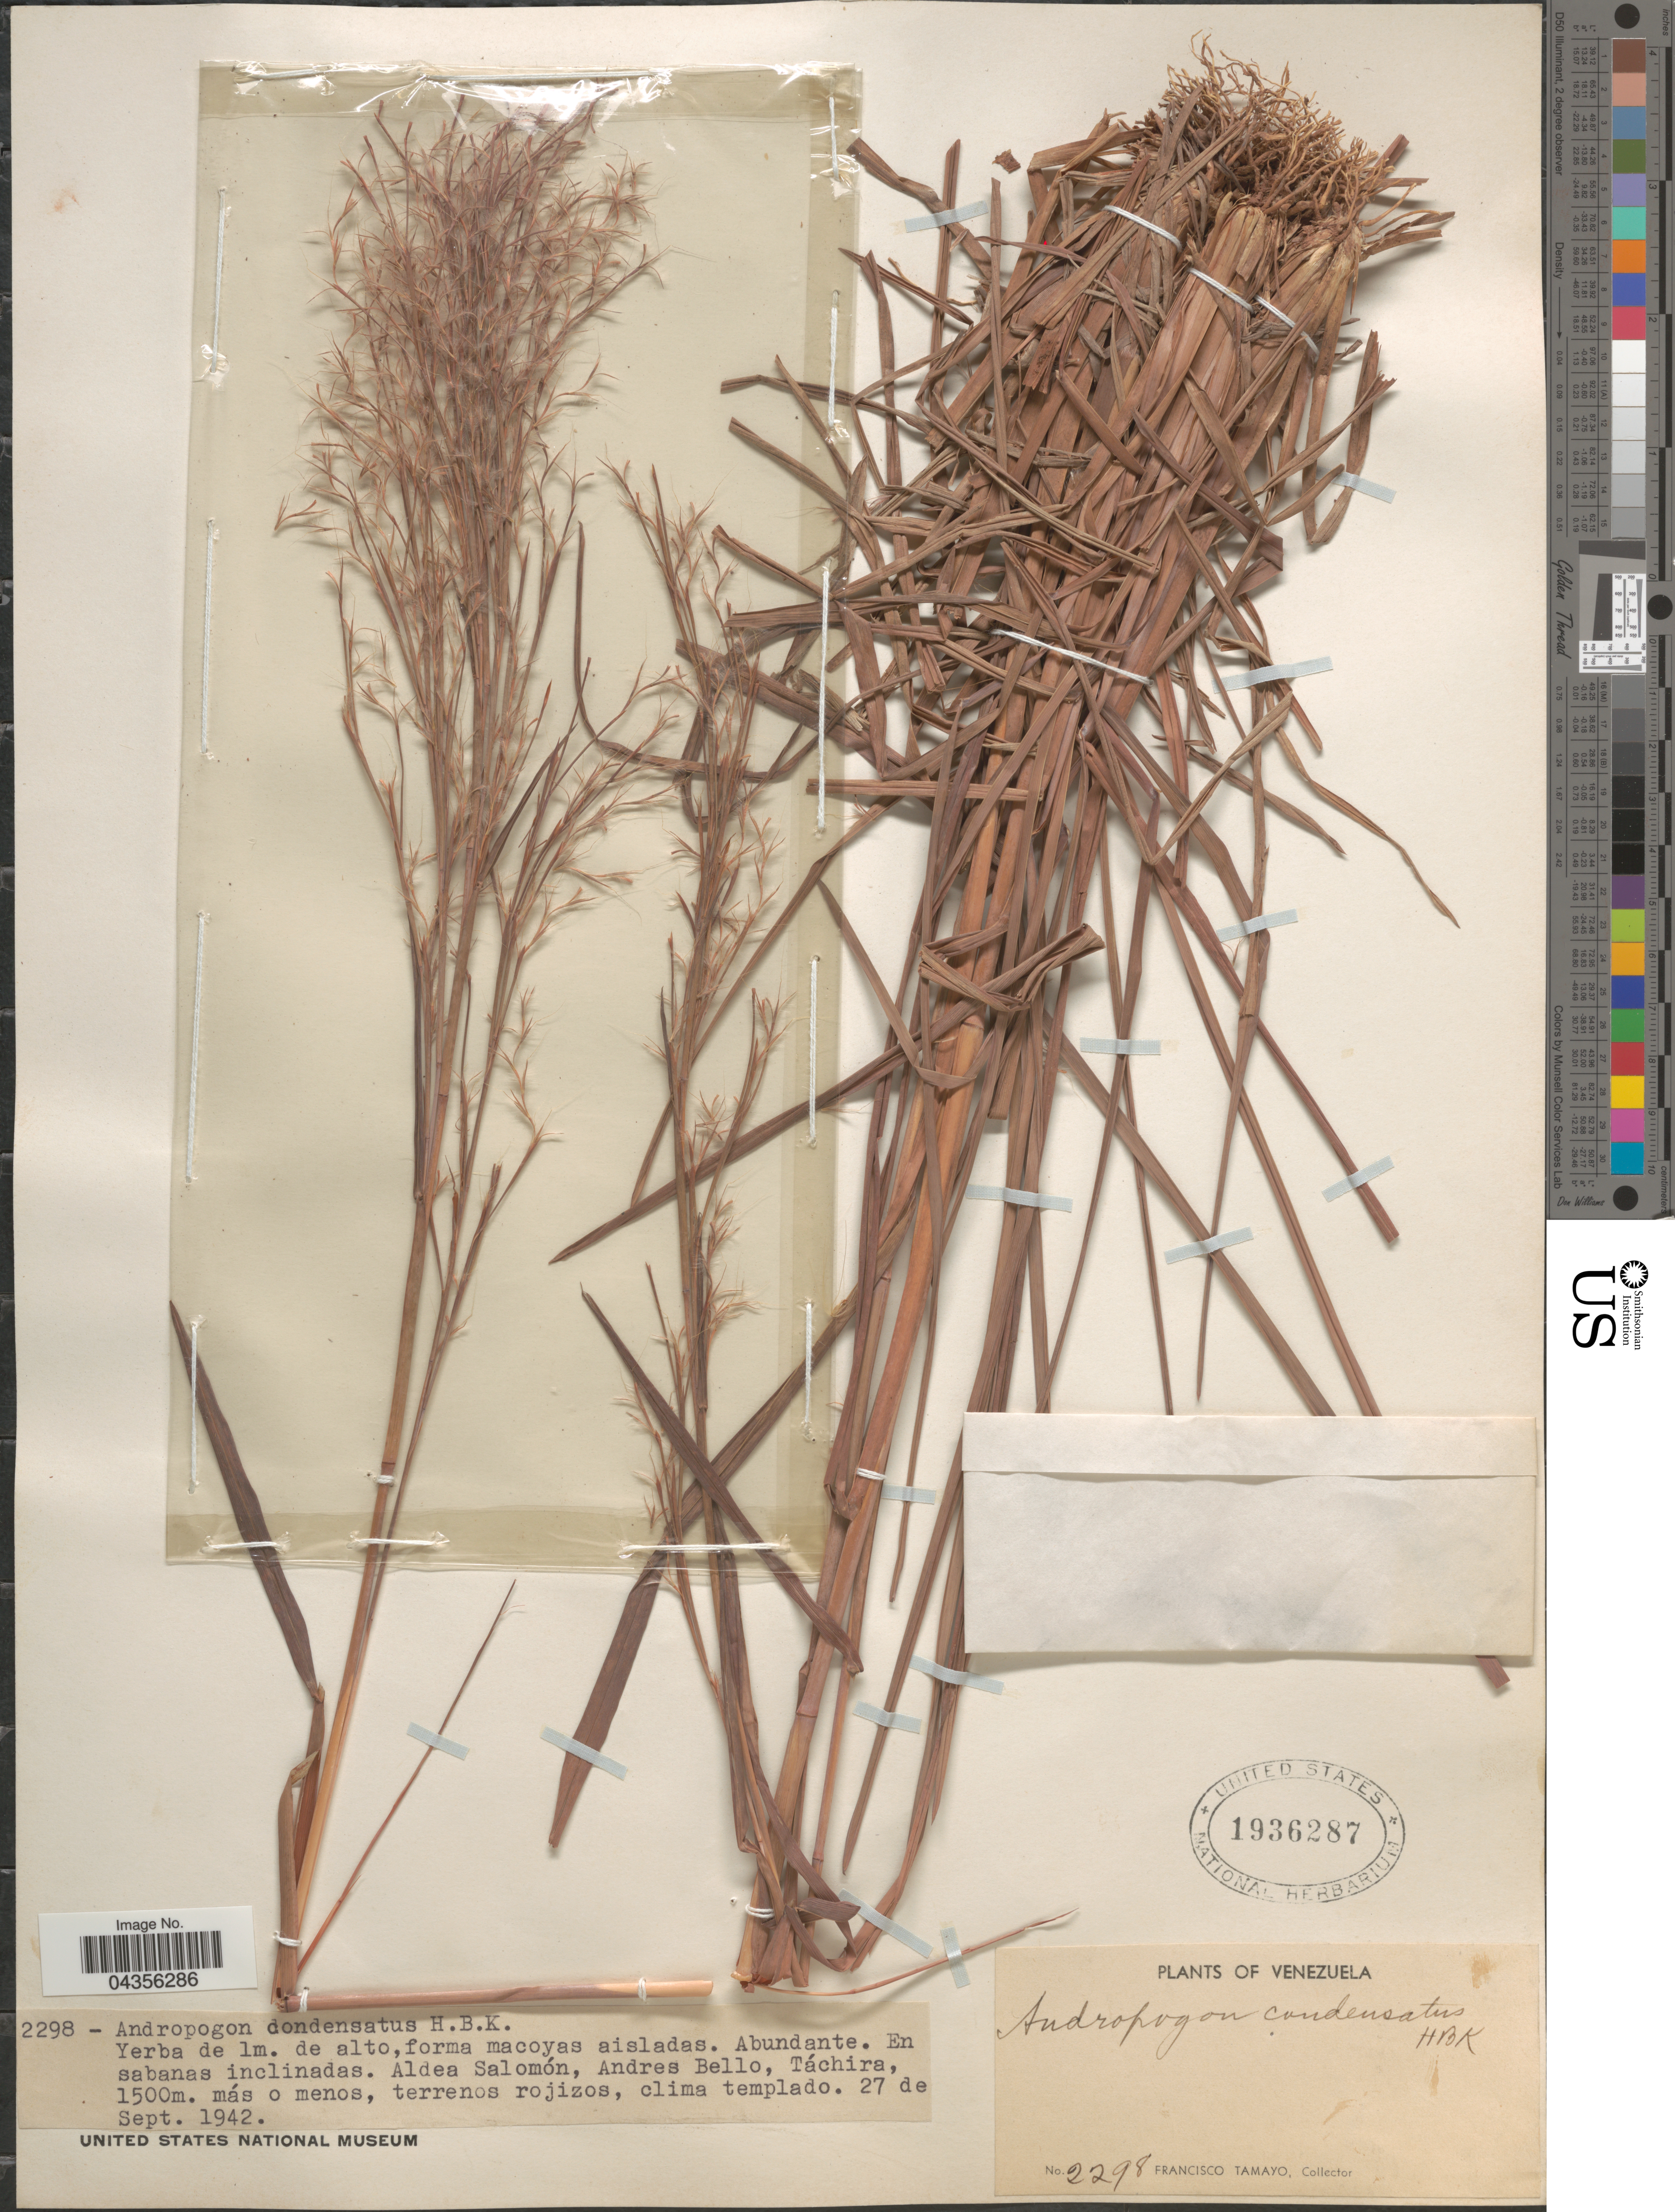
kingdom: Plantae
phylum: Tracheophyta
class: Liliopsida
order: Poales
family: Poaceae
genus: Schizachyrium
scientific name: Schizachyrium condensatum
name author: (Kunth) Nees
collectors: F. Tamayo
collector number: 2298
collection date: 1942-09-27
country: Venezuela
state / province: Tachira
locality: En sabanas inclinadas. Aldea Salomón, Andres Bello.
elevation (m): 1500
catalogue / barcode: US 1936287